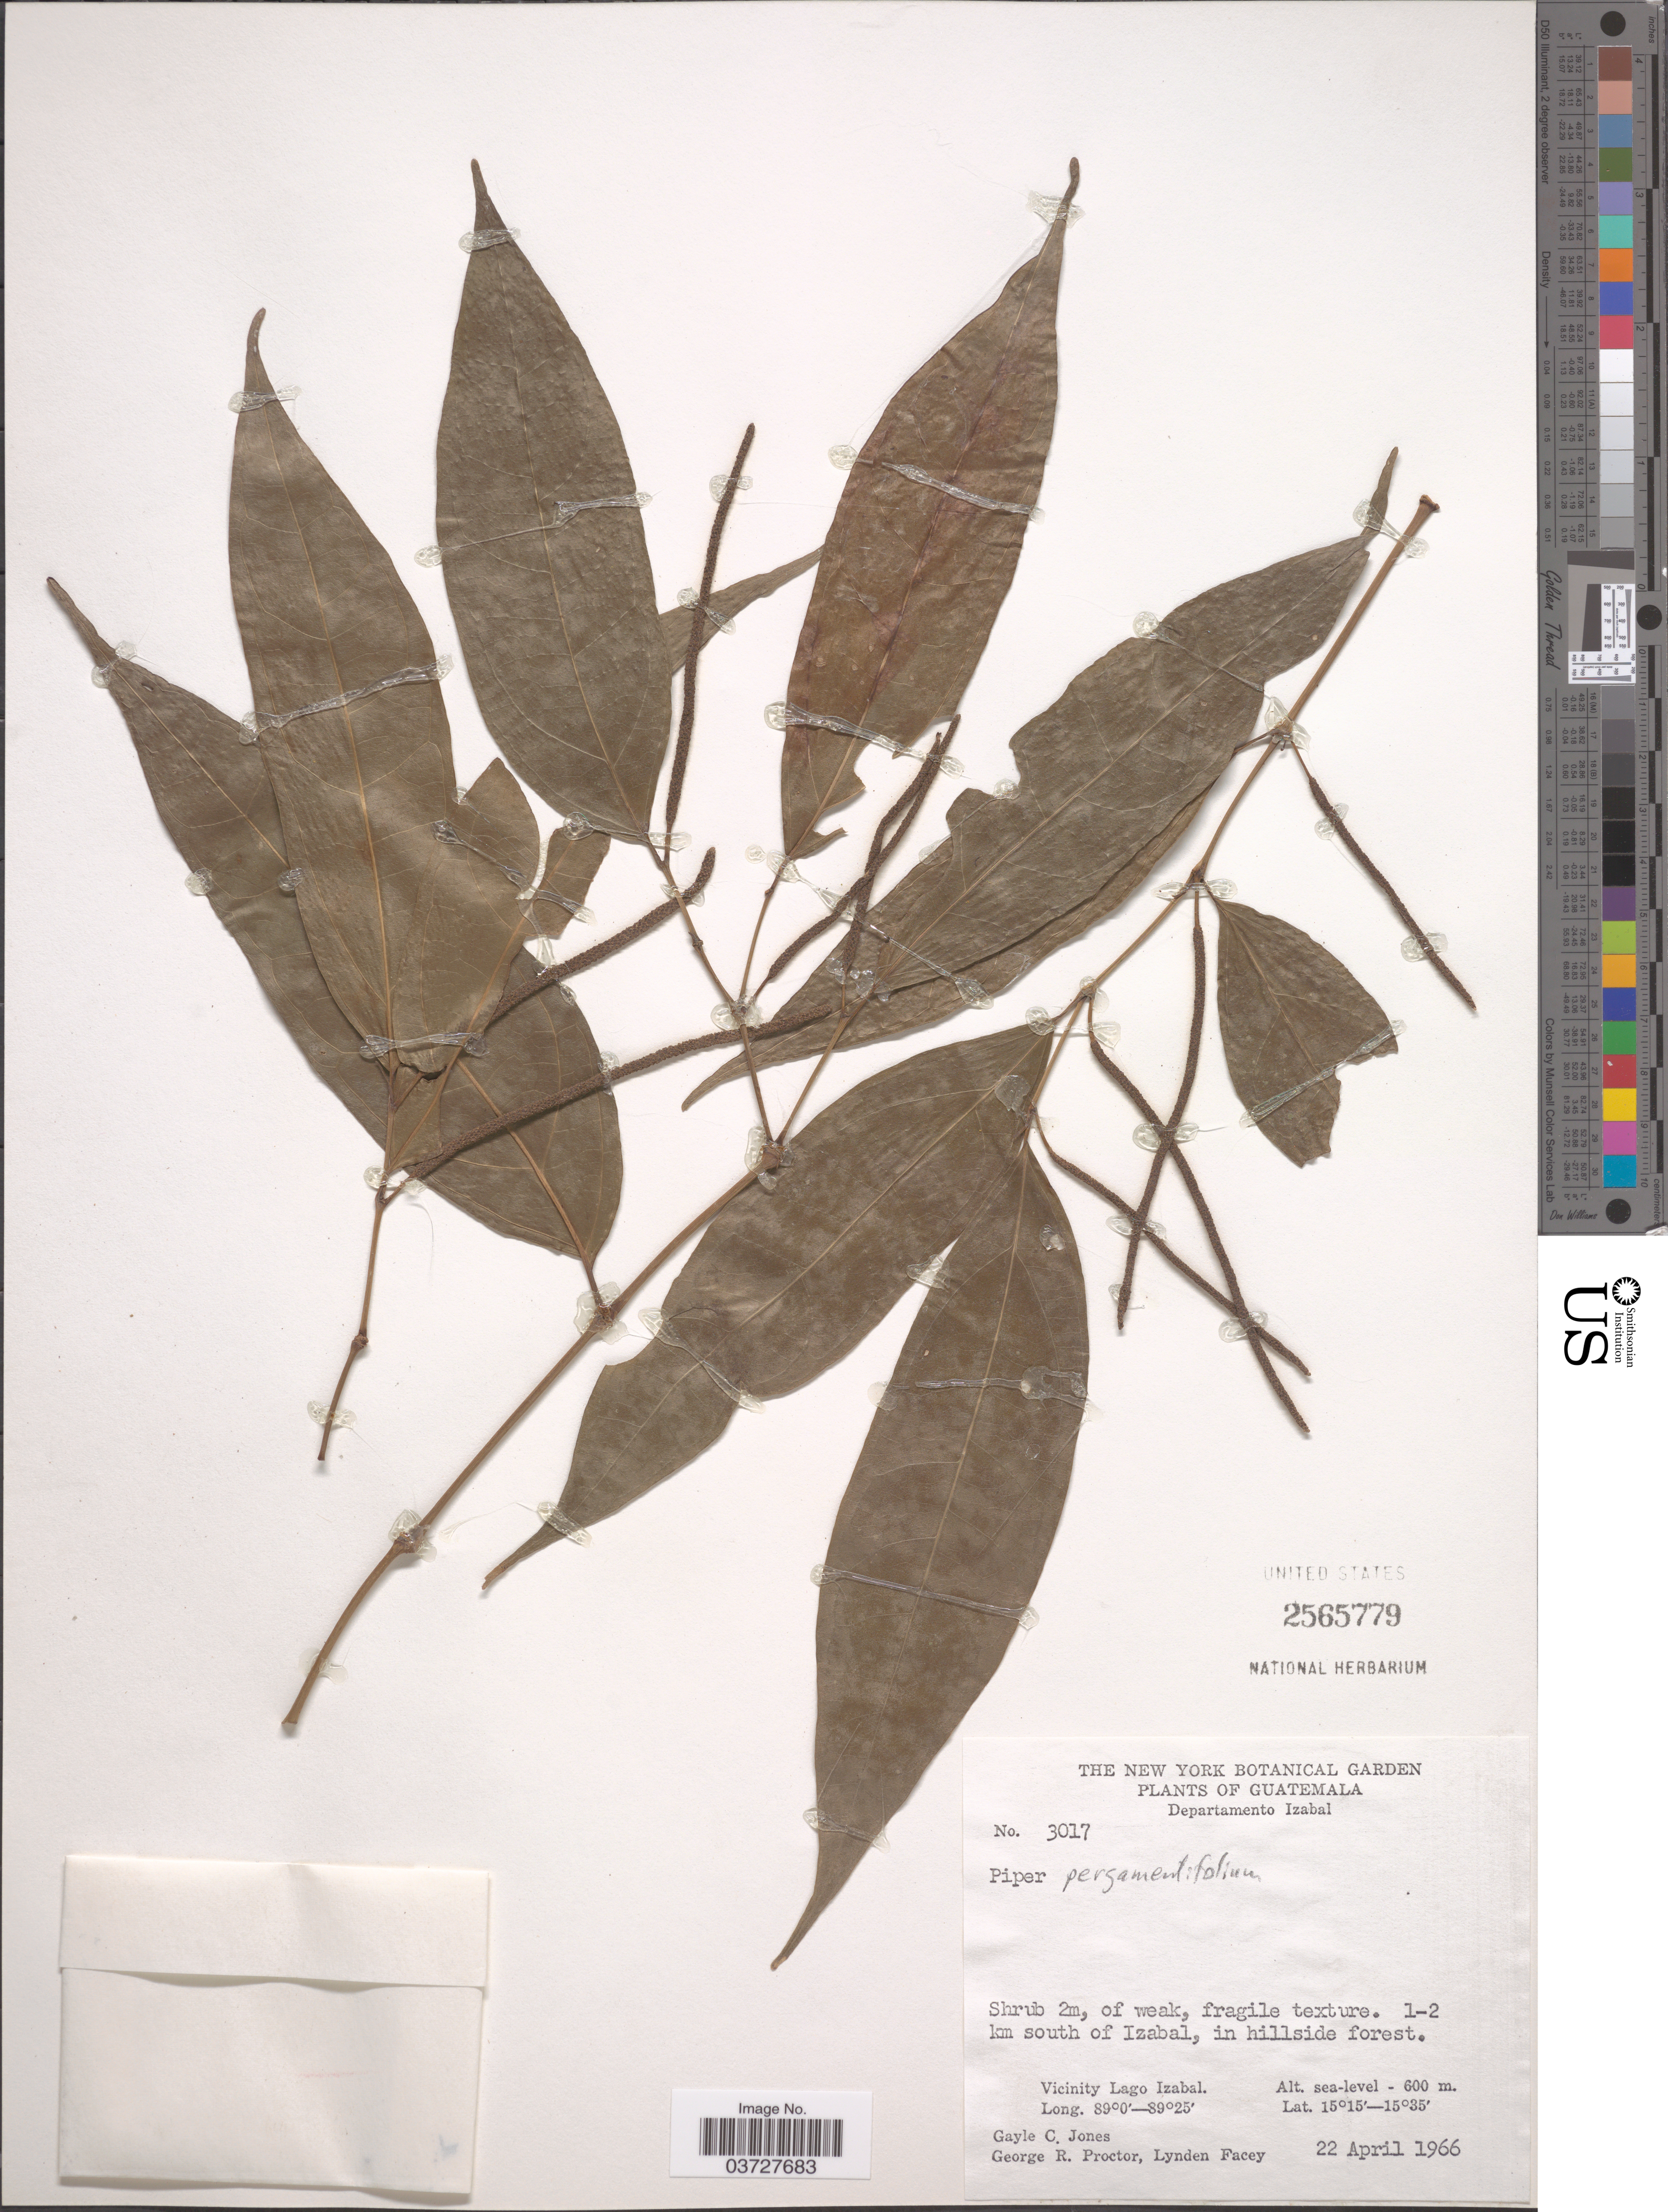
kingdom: Plantae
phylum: Tracheophyta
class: Magnoliopsida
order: Piperales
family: Piperaceae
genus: Piper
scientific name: Piper pergamentifolium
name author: Trel. & Standl.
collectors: G. C. Jones, G. R. Proctor & L. Facey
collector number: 3017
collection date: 1966-04-22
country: Guatemala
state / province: Izabal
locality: Departamento Izabal. 1-2 km south of Izabal, in hillside forest. Vicinity of Lago izabal.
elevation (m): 0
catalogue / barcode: US 2565779